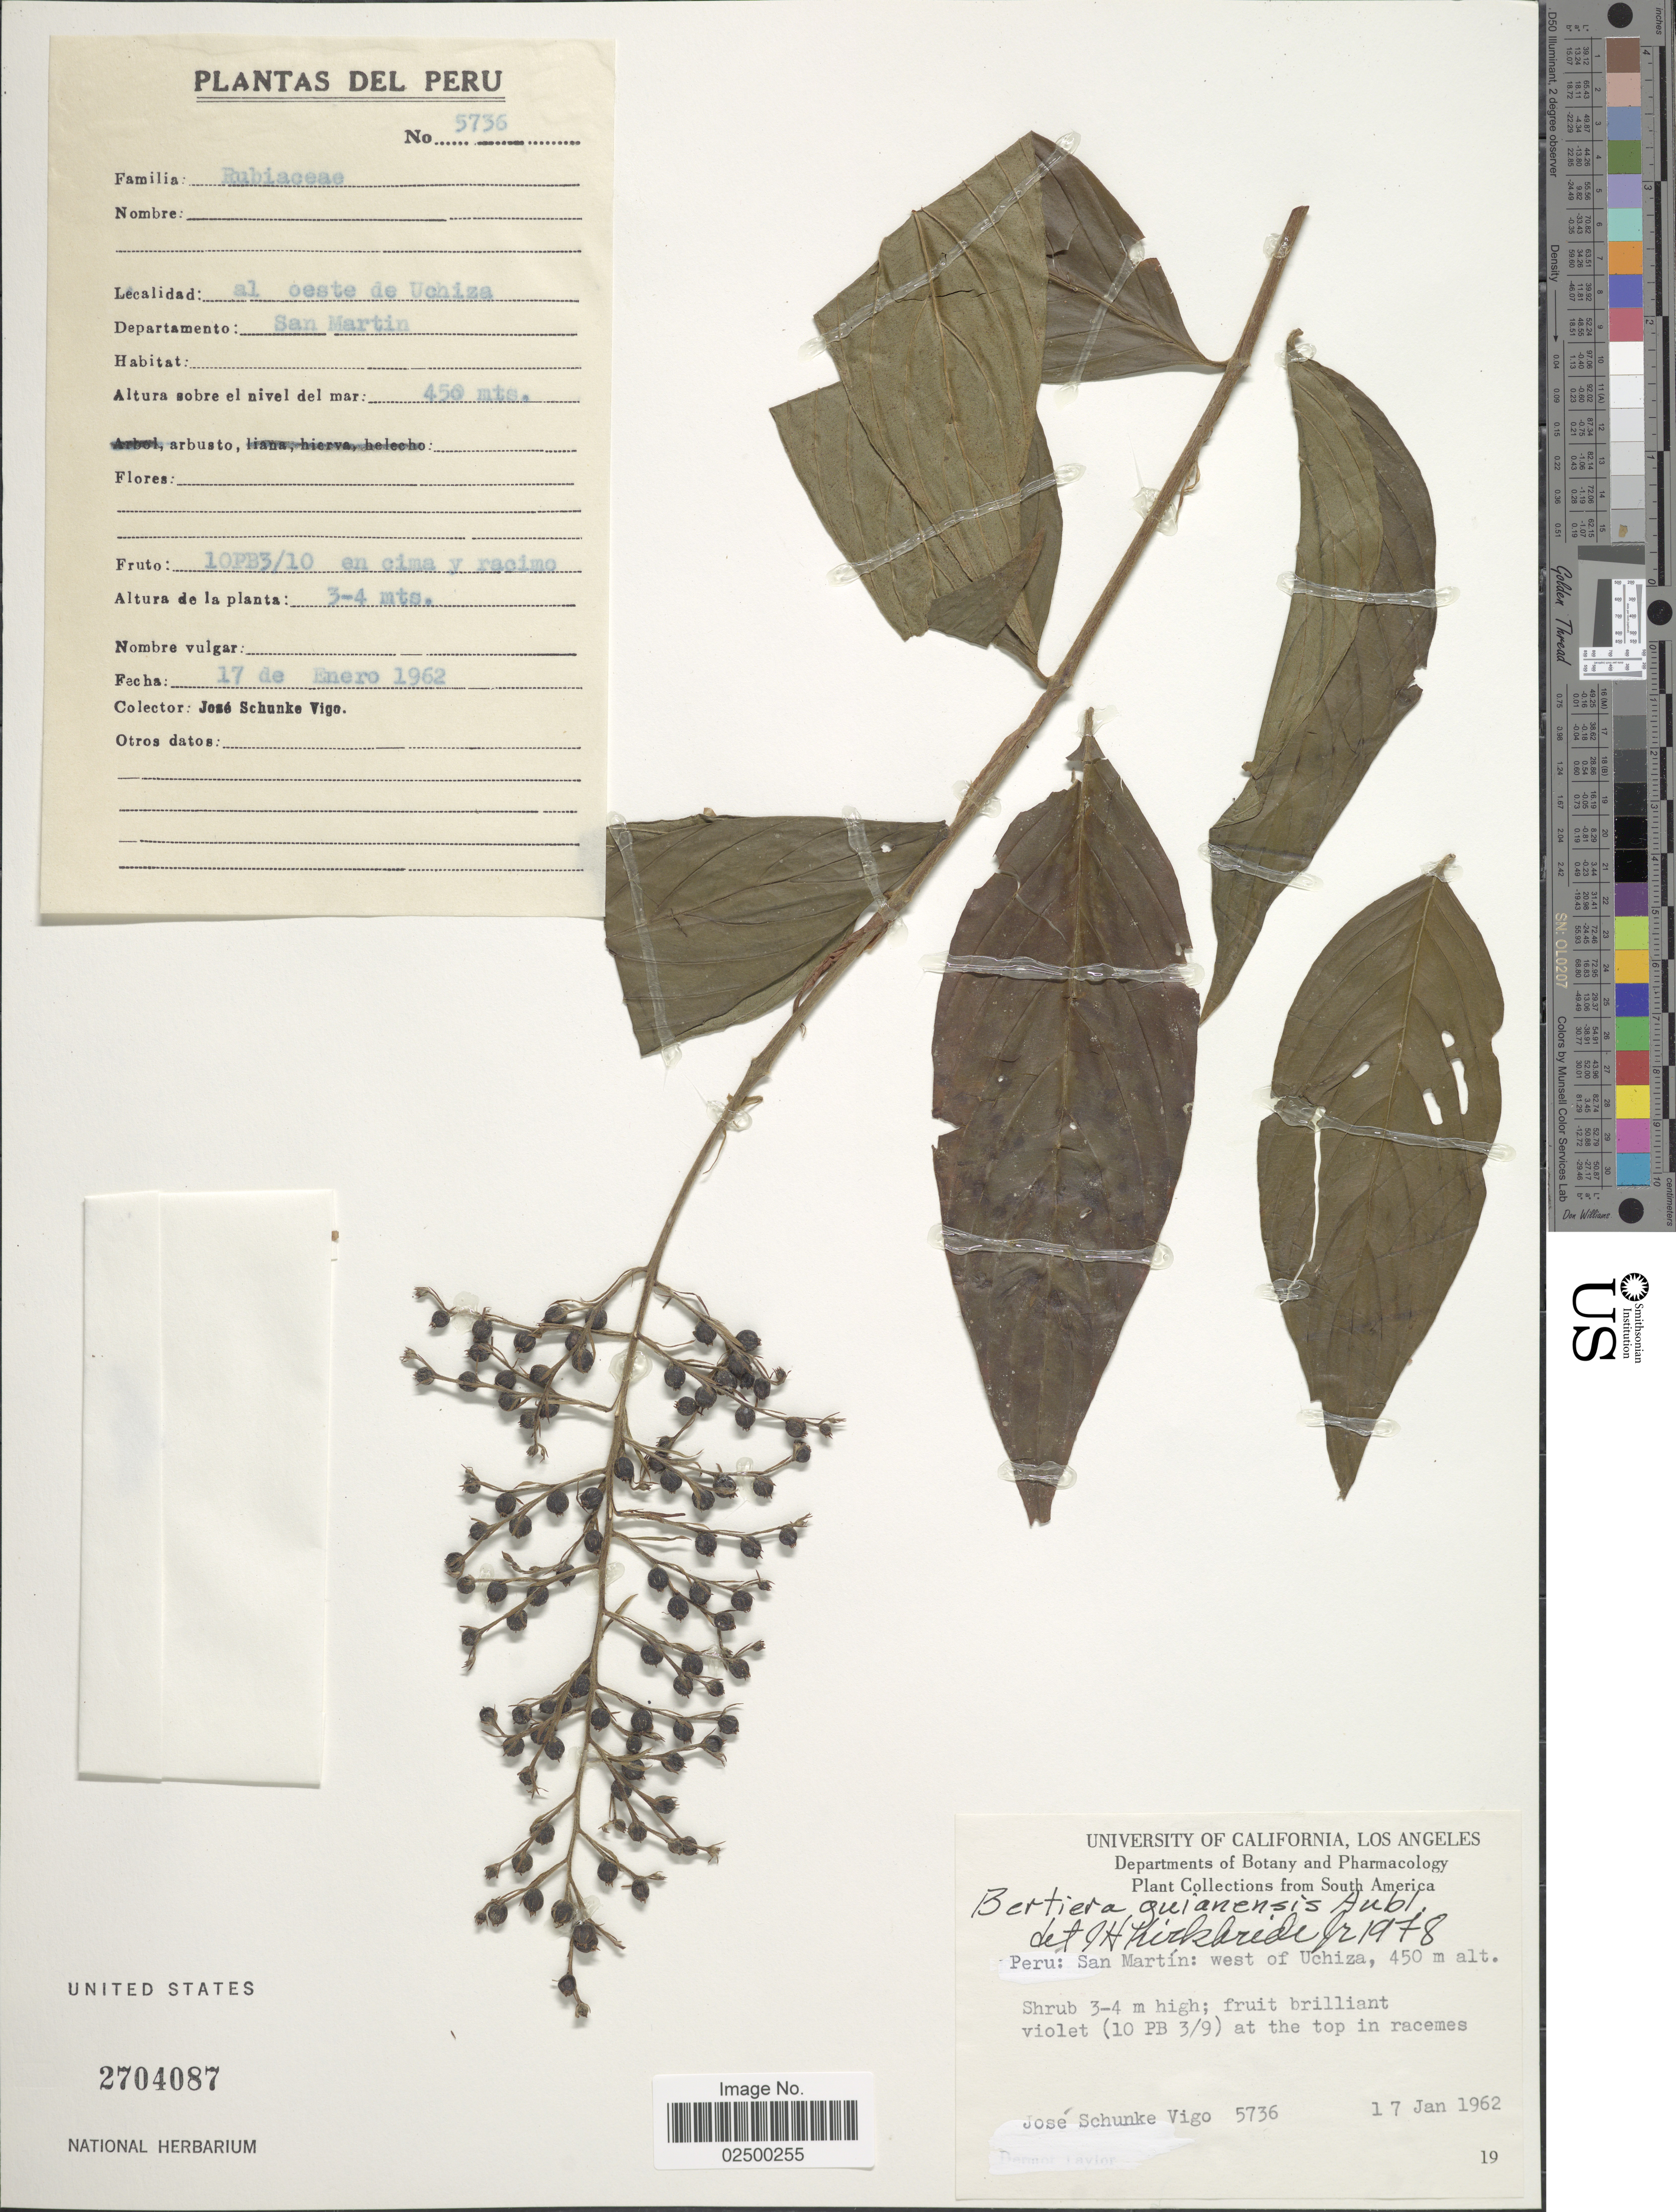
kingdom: Plantae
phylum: Tracheophyta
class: Magnoliopsida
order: Gentianales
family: Rubiaceae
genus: Bertiera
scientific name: Bertiera guianensis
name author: Aubl.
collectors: J. Schunke Vigo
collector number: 5736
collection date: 1962-01-17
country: Peru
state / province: San Martín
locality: West of Uchiza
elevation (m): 450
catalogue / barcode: US 2704087